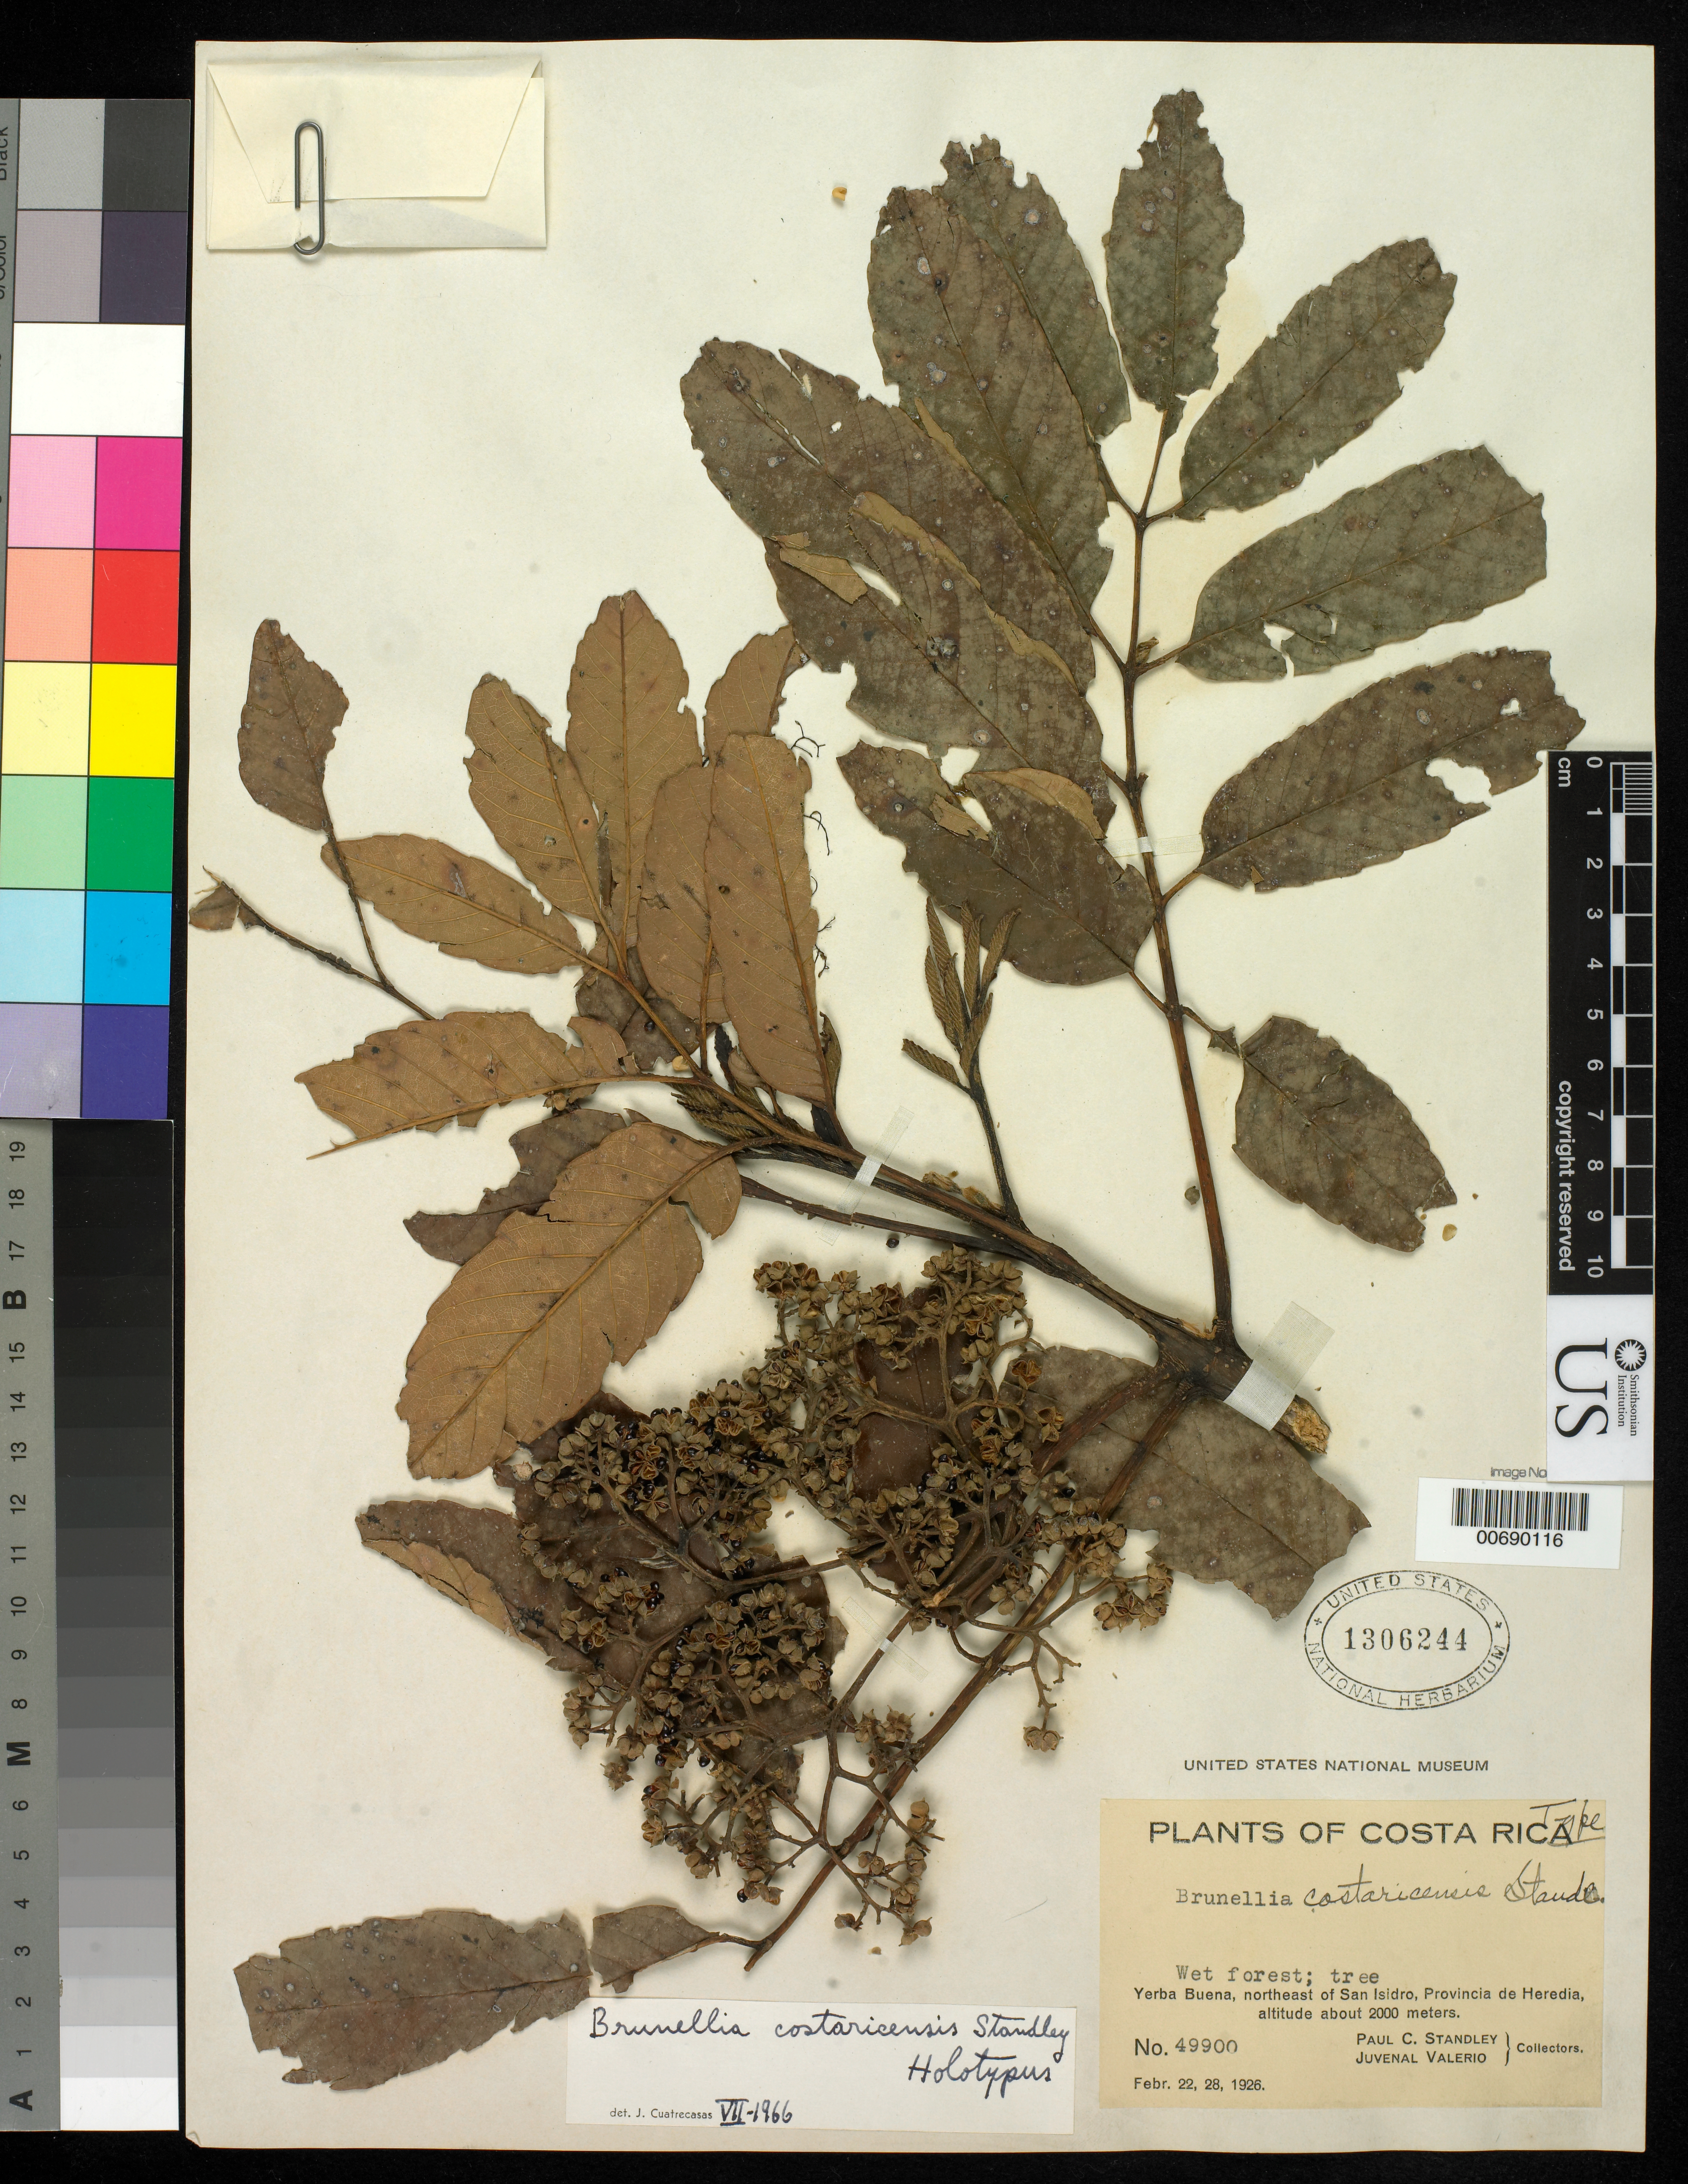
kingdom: Plantae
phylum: Tracheophyta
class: Magnoliopsida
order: Oxalidales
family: Brunelliaceae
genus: Brunellia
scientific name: Brunellia costaricensis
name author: Standl.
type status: Holotype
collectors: P. C. Standley & J. Valerio R.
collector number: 49900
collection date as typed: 22 Feb 1926 to 28 Feb 1926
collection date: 1926-02-22/1926-02-28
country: Costa Rica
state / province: Heredia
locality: Yerbabuena, San Isidro.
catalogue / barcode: US 1306244